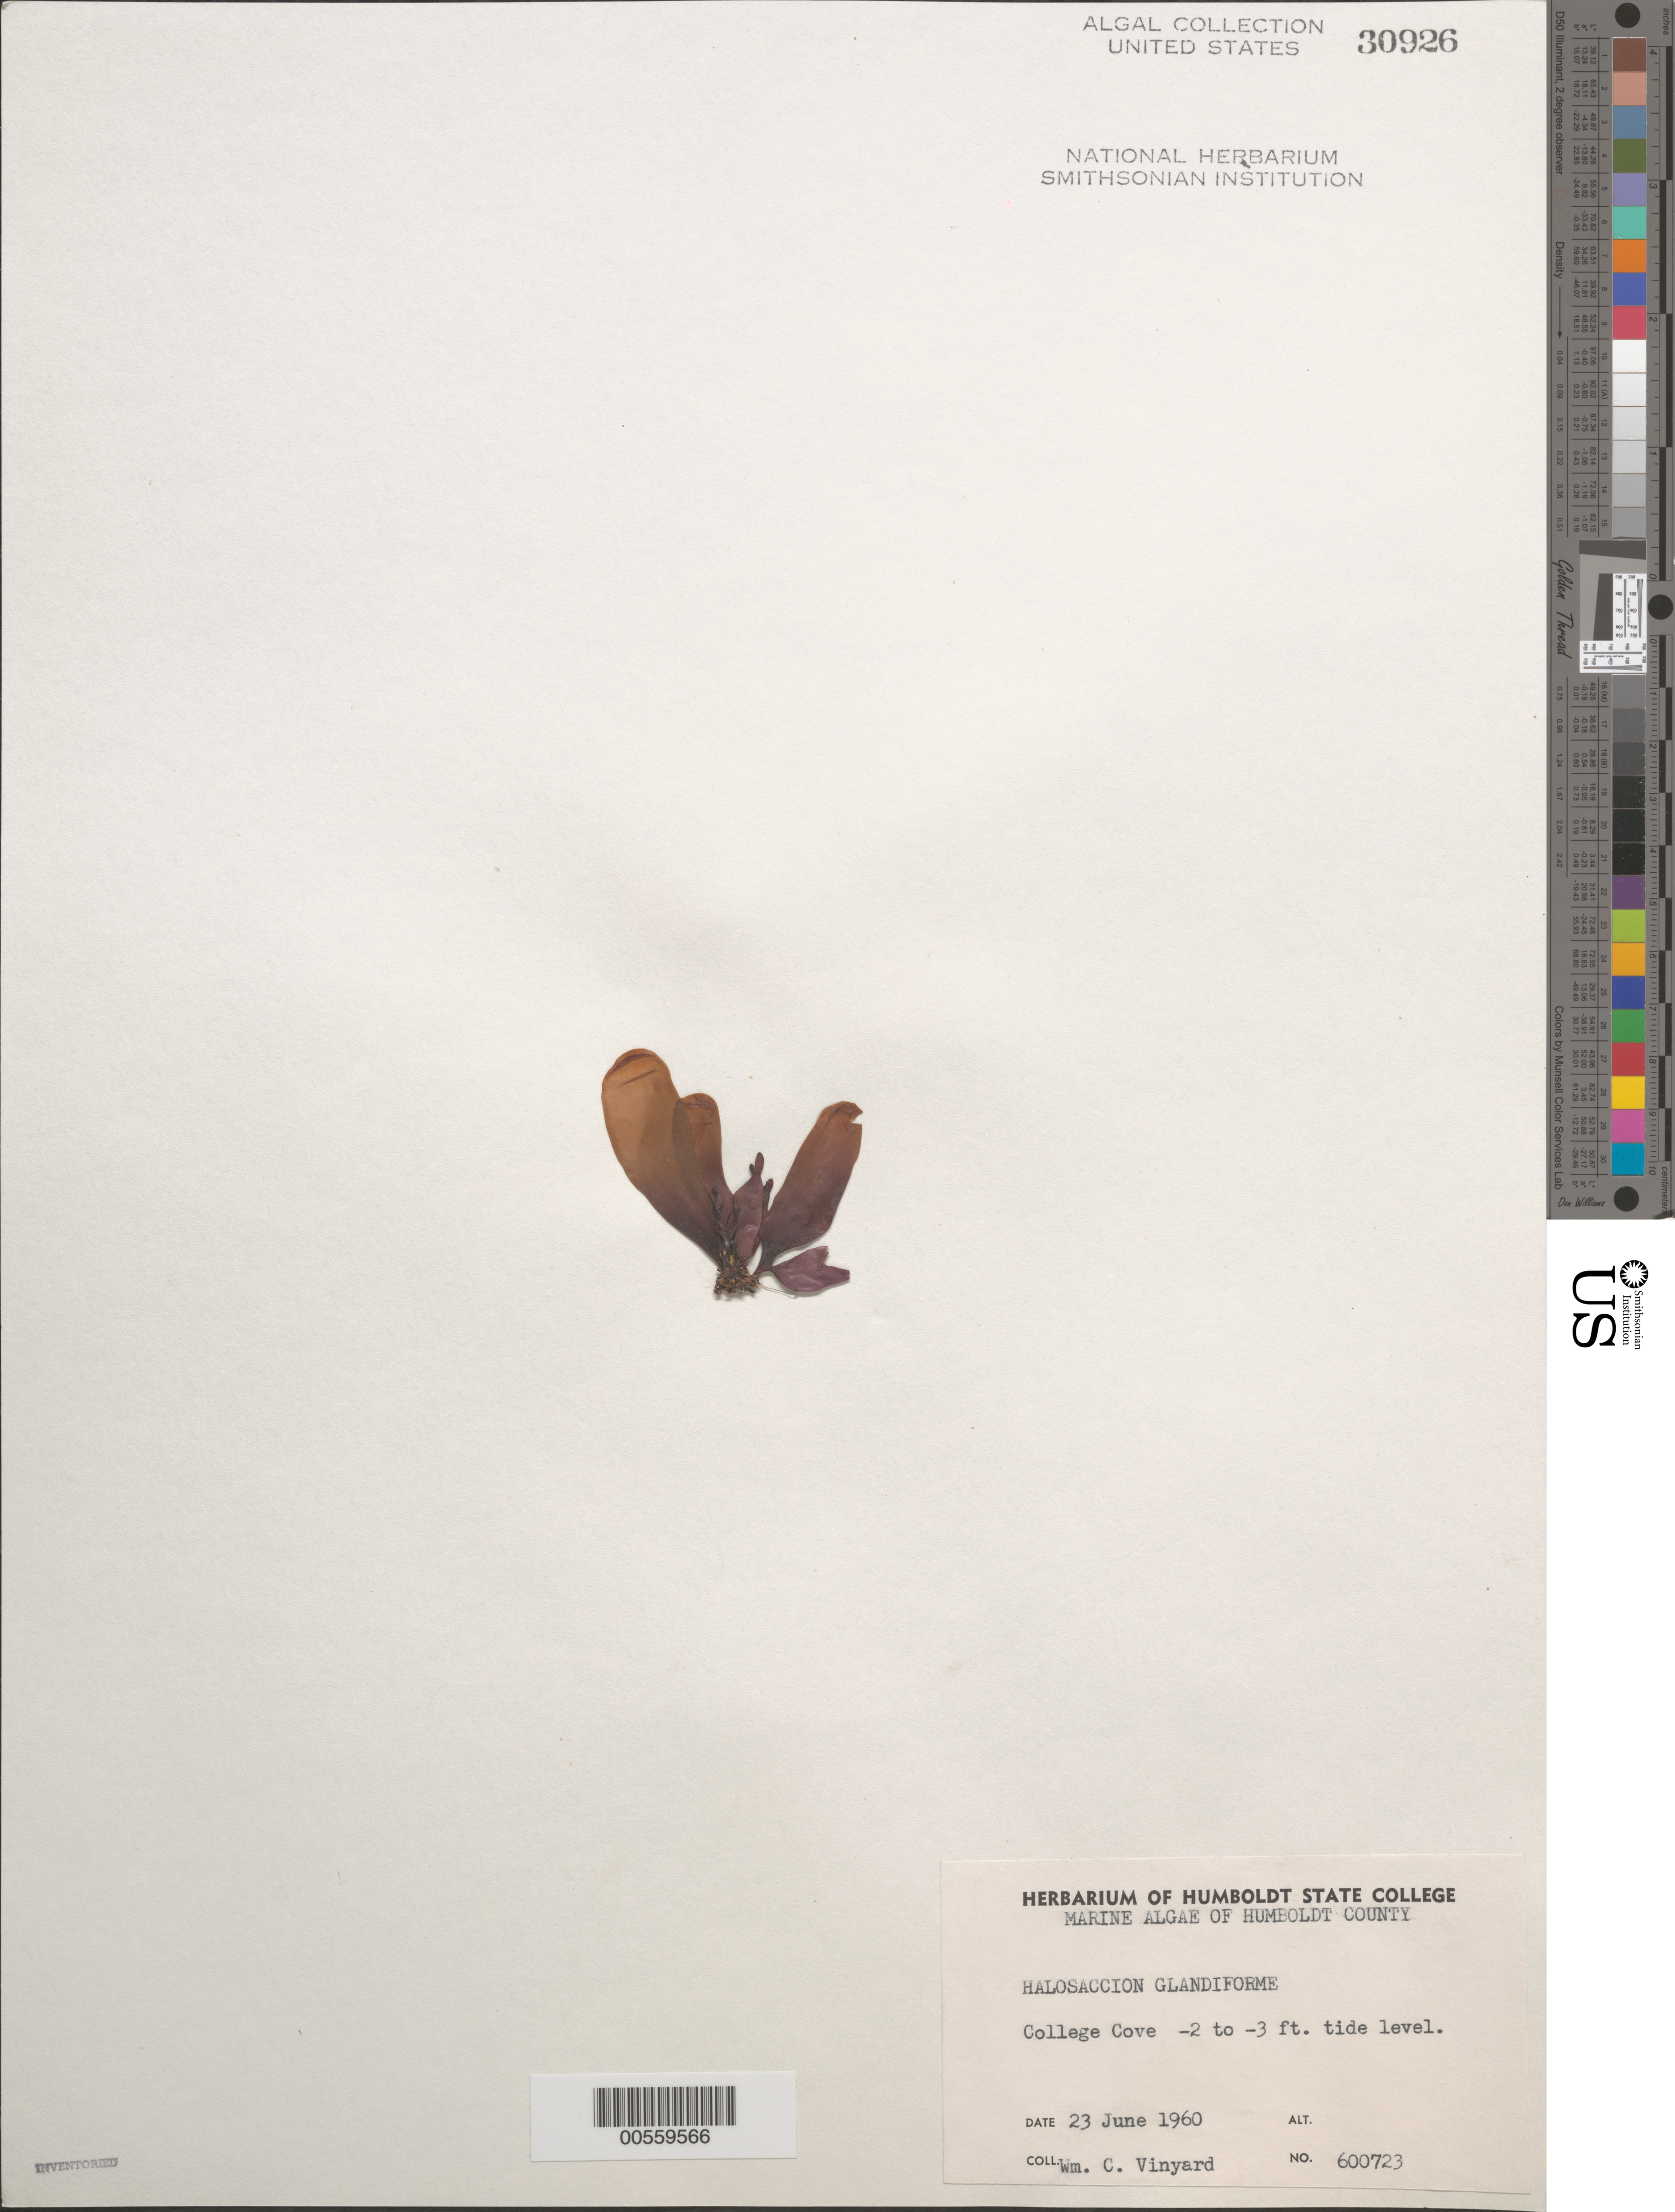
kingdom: Plantae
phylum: Rhodophyta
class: Florideophyceae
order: Palmariales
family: Palmariaceae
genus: Halosaccion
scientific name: Halosaccion glandiforme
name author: (S.G. Gmel.) Rupr.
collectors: W. Vineyard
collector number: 600723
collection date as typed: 23 Jun 1960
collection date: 1960-06-23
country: United States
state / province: California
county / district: Humboldt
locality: College Cove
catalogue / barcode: US 30926